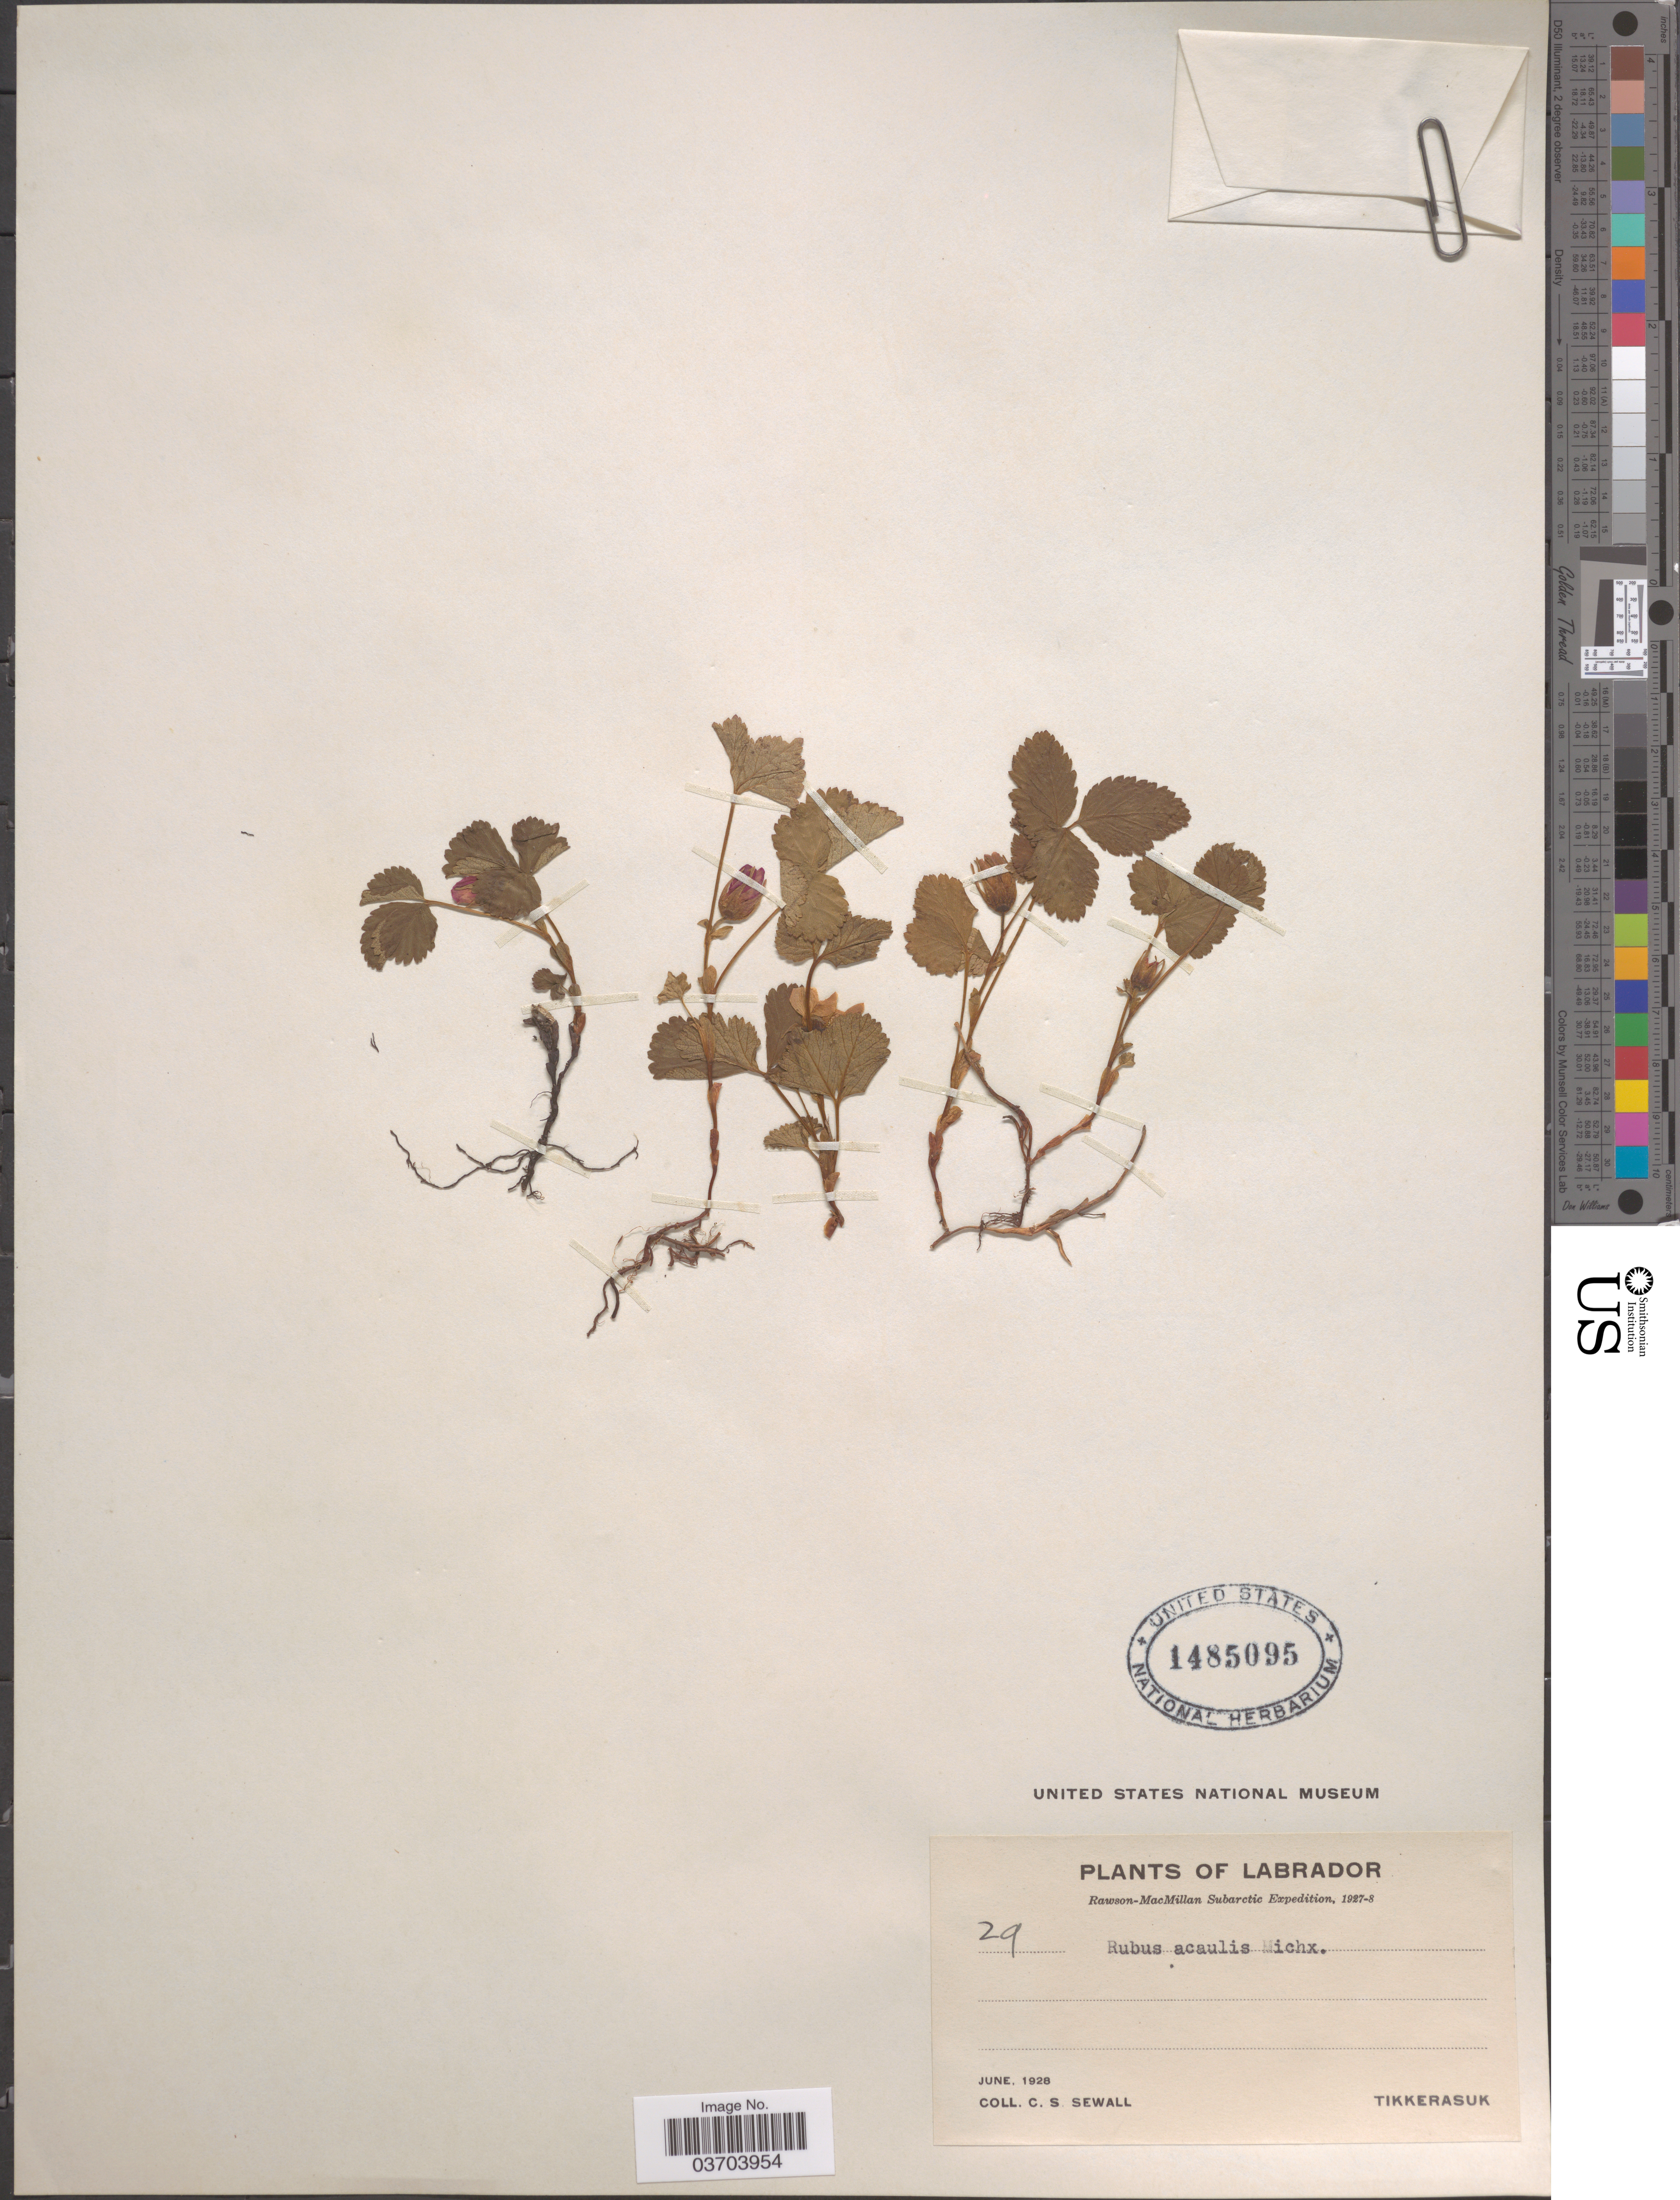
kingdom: Plantae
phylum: Tracheophyta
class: Magnoliopsida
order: Rosales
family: Rosaceae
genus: Rubus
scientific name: Rubus acaulis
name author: Michx.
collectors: C. Sewall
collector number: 29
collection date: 1928-06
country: Canada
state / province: Newfoundland and Labrador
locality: Labrador. Tikkerasuk.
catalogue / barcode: US 1485095